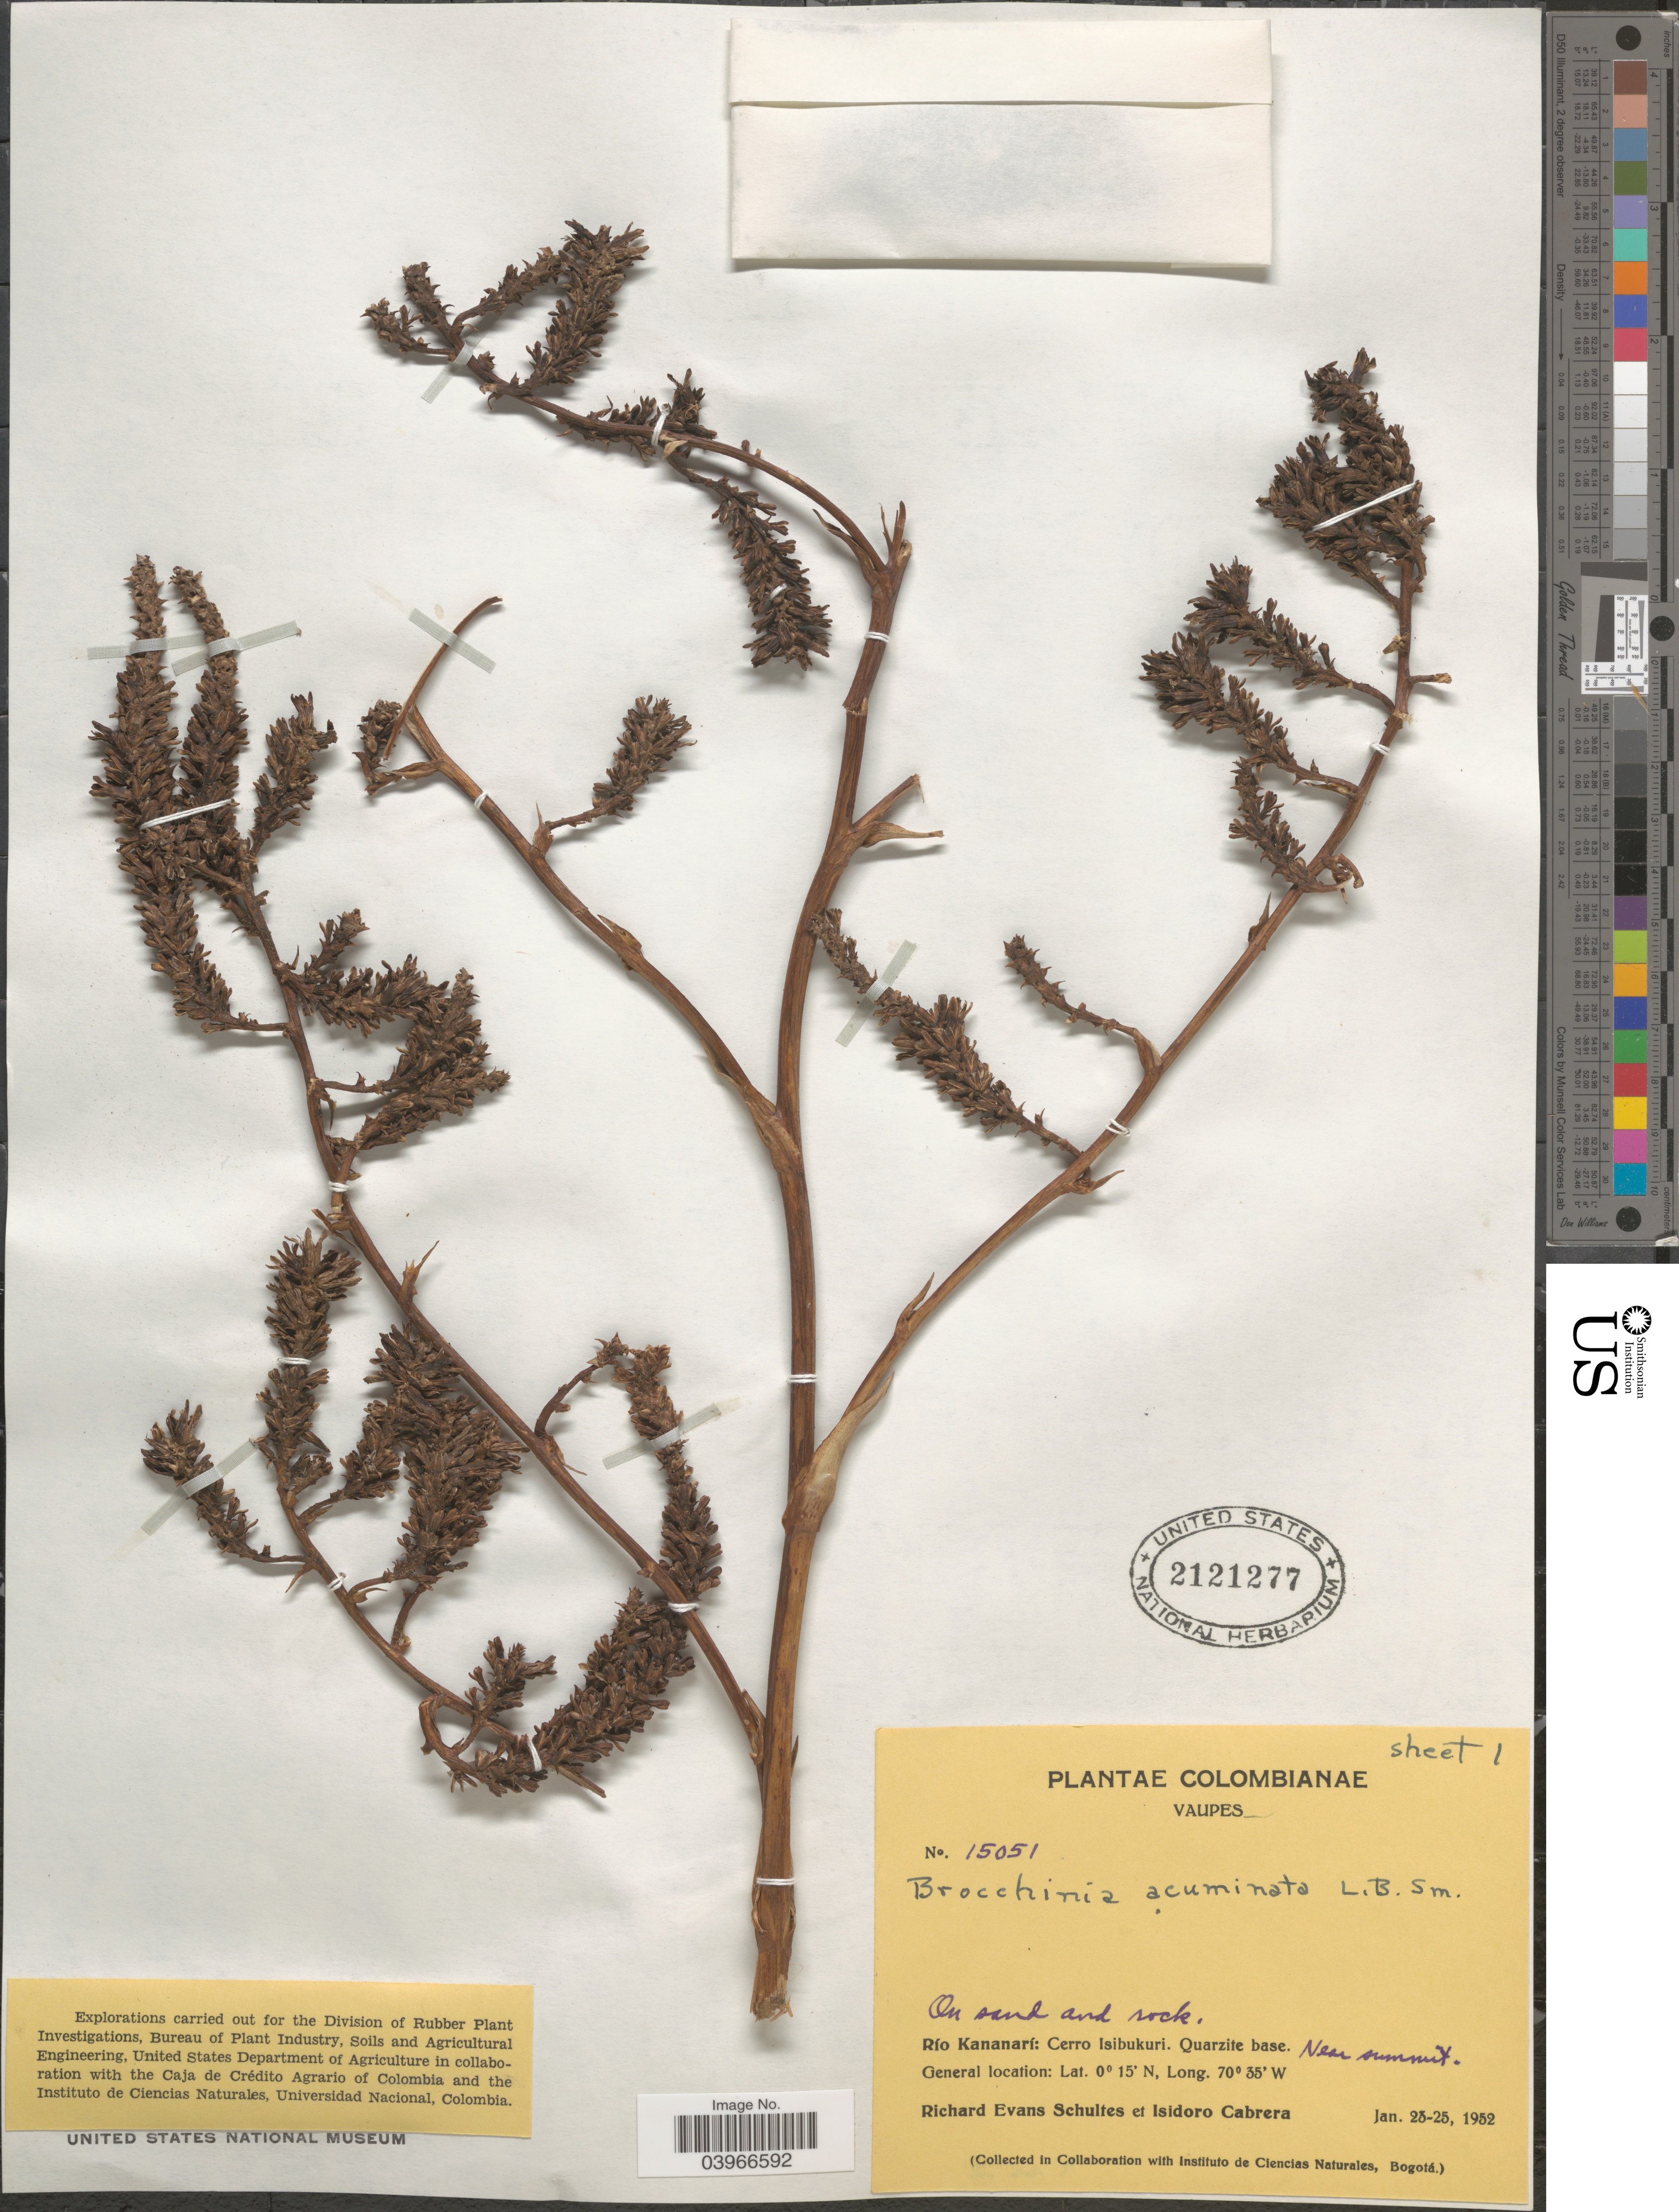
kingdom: Plantae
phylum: Tracheophyta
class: Liliopsida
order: Poales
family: Bromeliaceae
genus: Brocchinia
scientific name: Brocchinia acuminata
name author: L.B. Sm.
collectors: R. E. Schultes & I. Cabrera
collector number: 15051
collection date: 1952-01-23/1952-01-25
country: Colombia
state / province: Vaupés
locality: Río Kananarí: Cerro Isibukuri. Quarzite base. Near summit.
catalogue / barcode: US 2121277